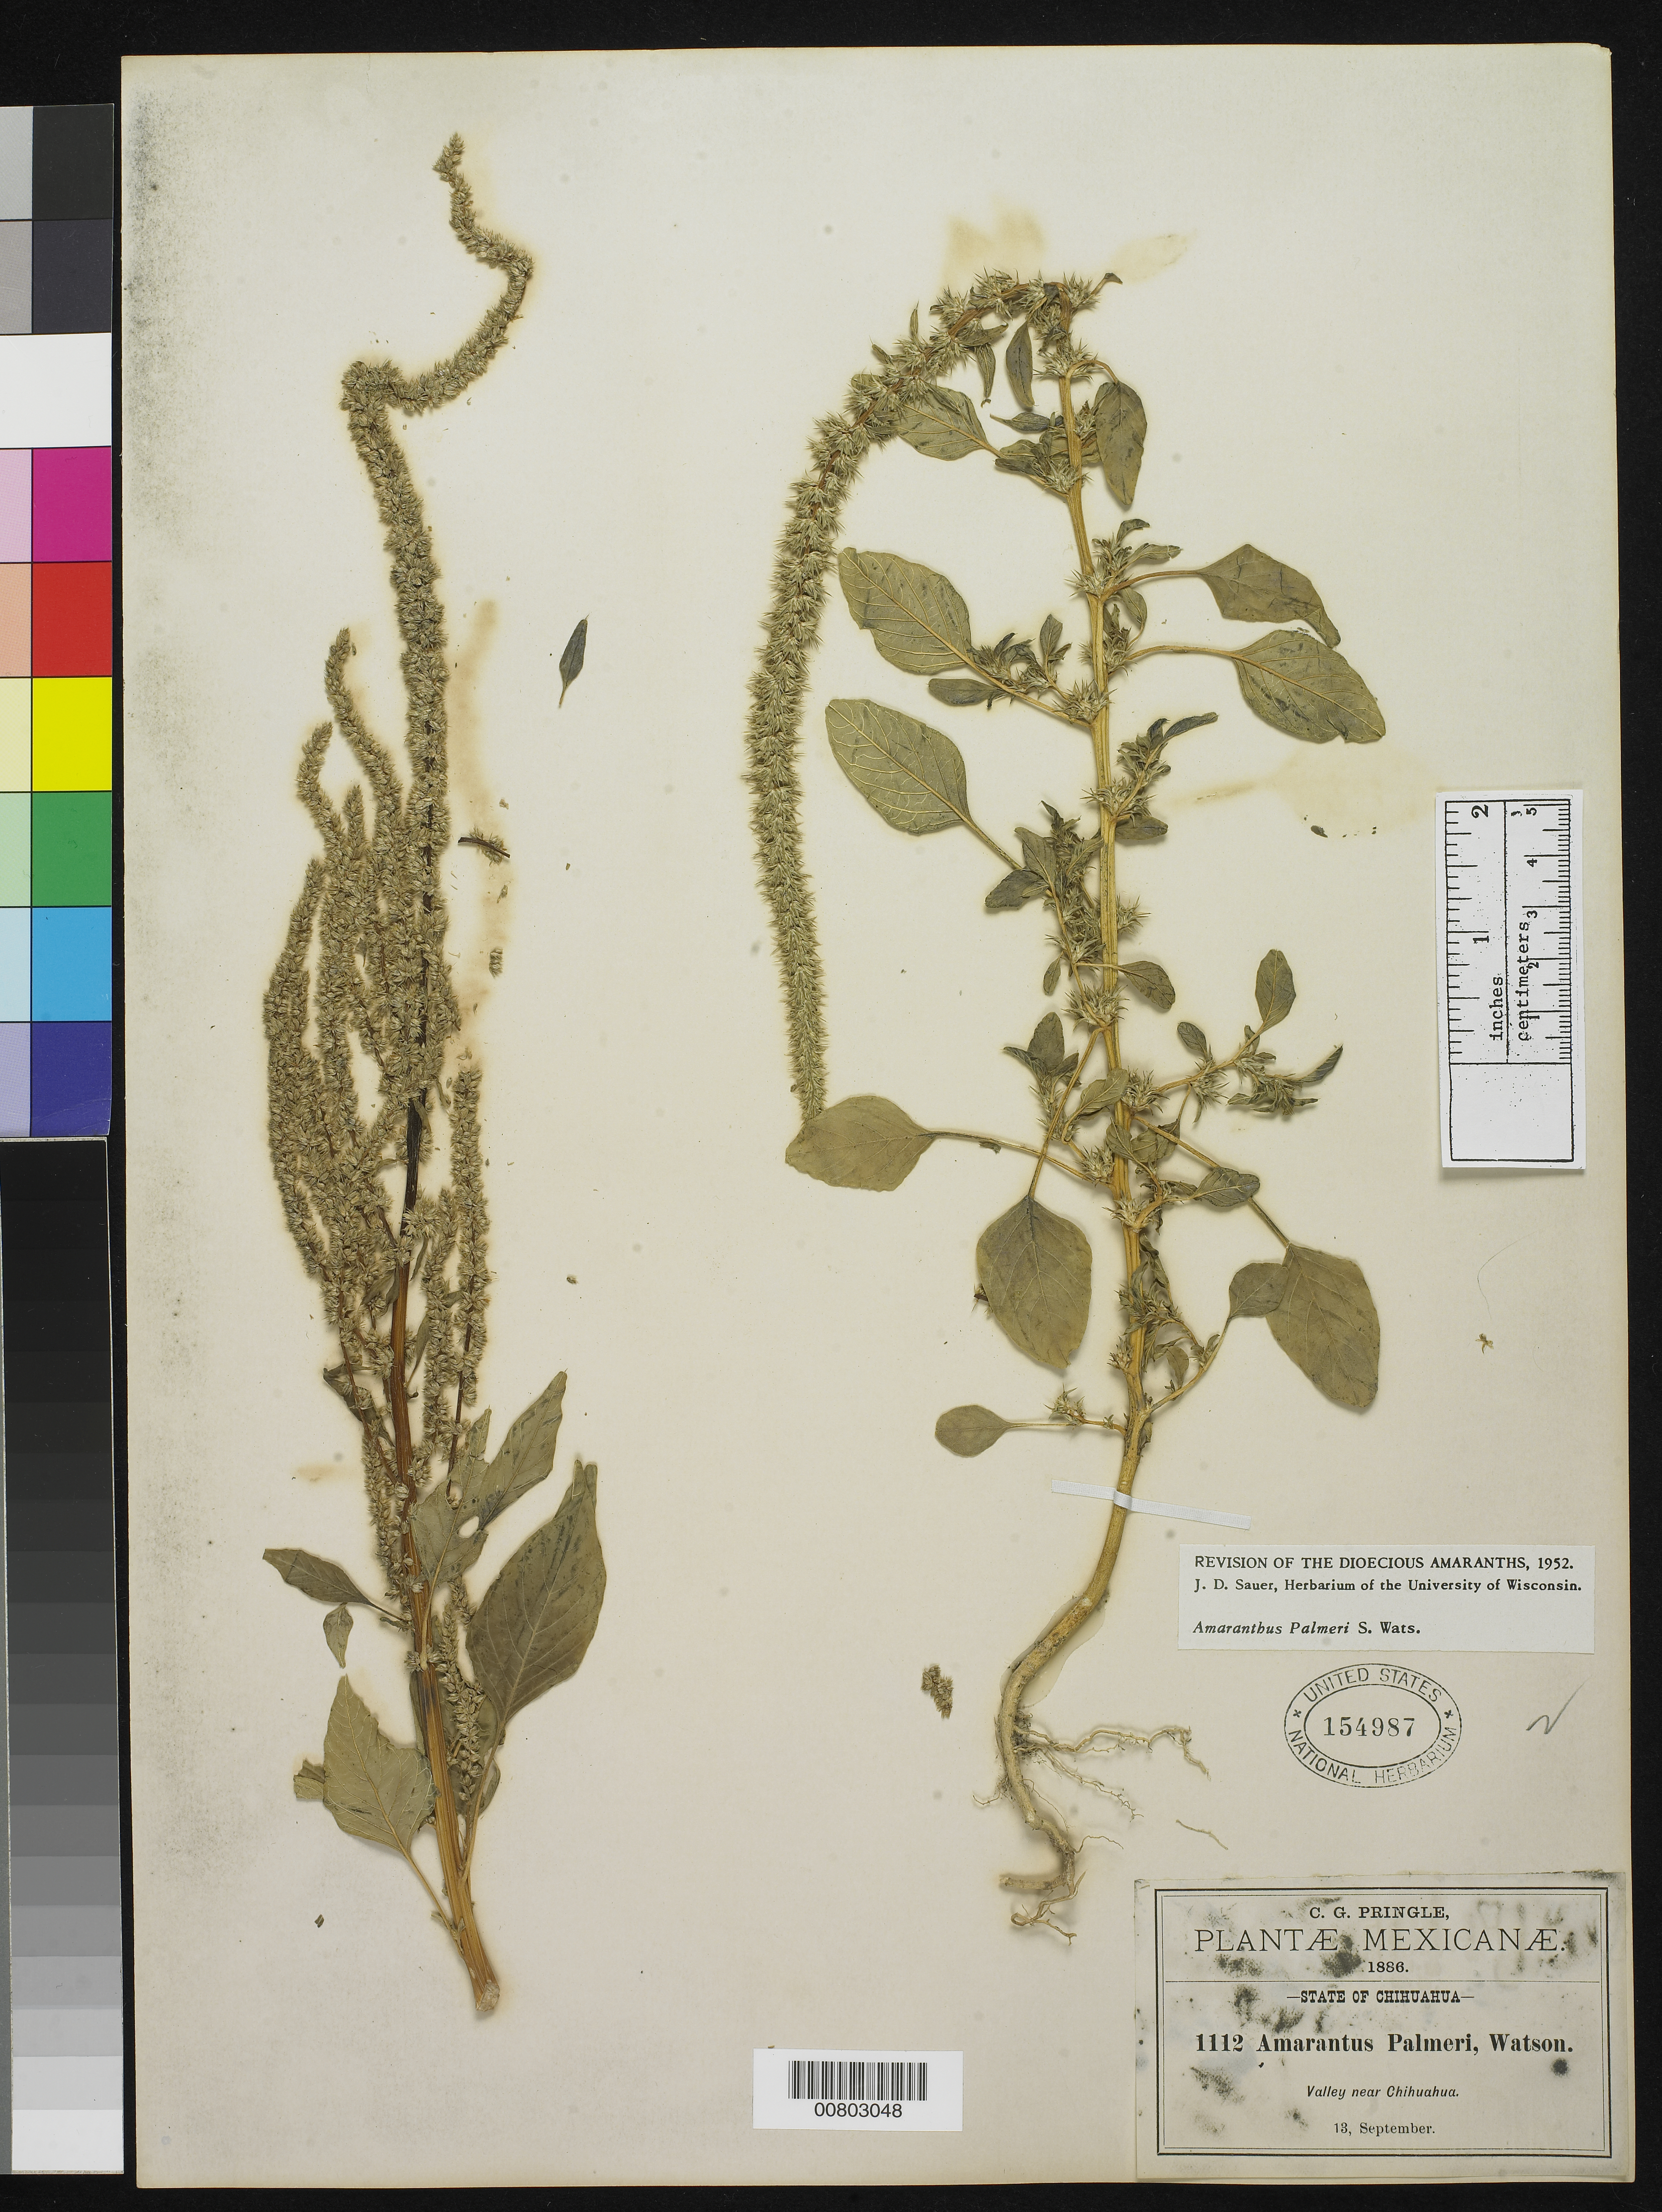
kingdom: Plantae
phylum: Tracheophyta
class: Magnoliopsida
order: Caryophyllales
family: Amaranthaceae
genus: Amaranthus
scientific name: Amaranthus palmeri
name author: S. Watson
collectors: C. G. Pringle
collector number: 1112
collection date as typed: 13 Sep 1886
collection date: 1886-09-13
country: Mexico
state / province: Chihuahua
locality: Valley near Chihuahua.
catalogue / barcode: US 154987